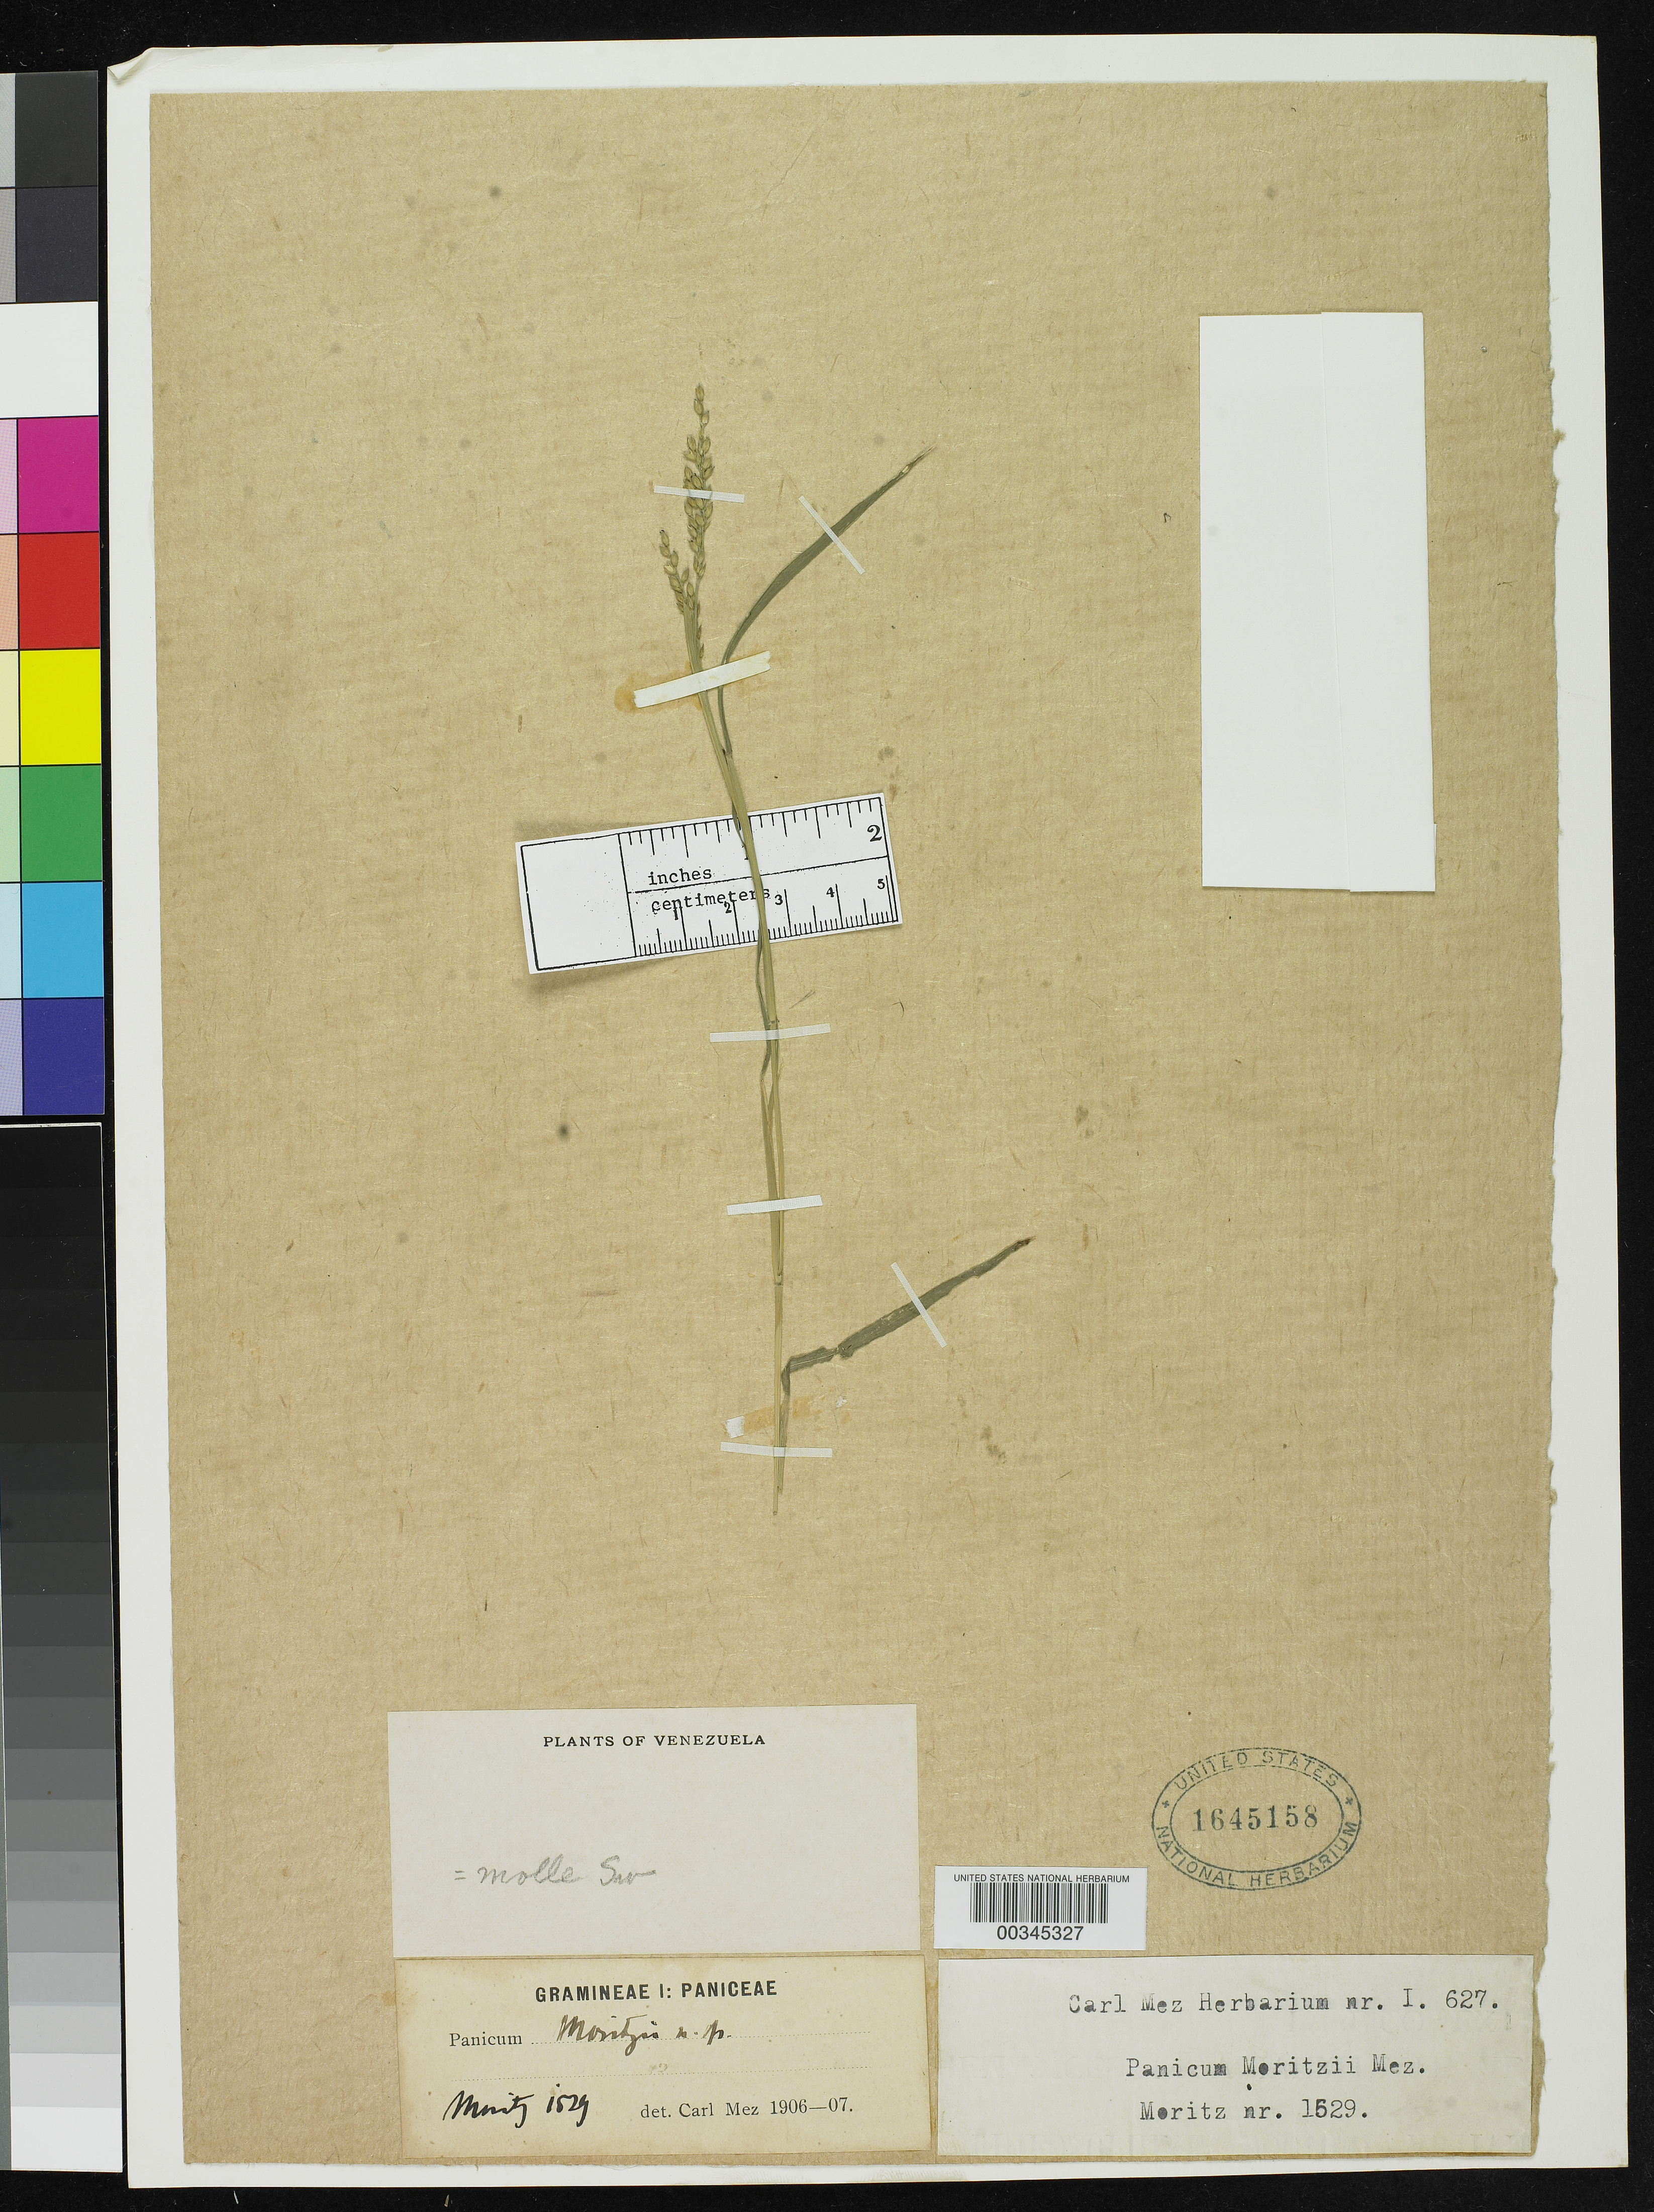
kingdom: Plantae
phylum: Tracheophyta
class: Liliopsida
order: Poales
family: Poaceae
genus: Panicum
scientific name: Panicum moritzii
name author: Mez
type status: Isotype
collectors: E. Moritz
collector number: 1529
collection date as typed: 1906 to -- --- 1907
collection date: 1906/1907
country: Venezuela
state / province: Mérida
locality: Near Merida.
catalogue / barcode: US 1645158